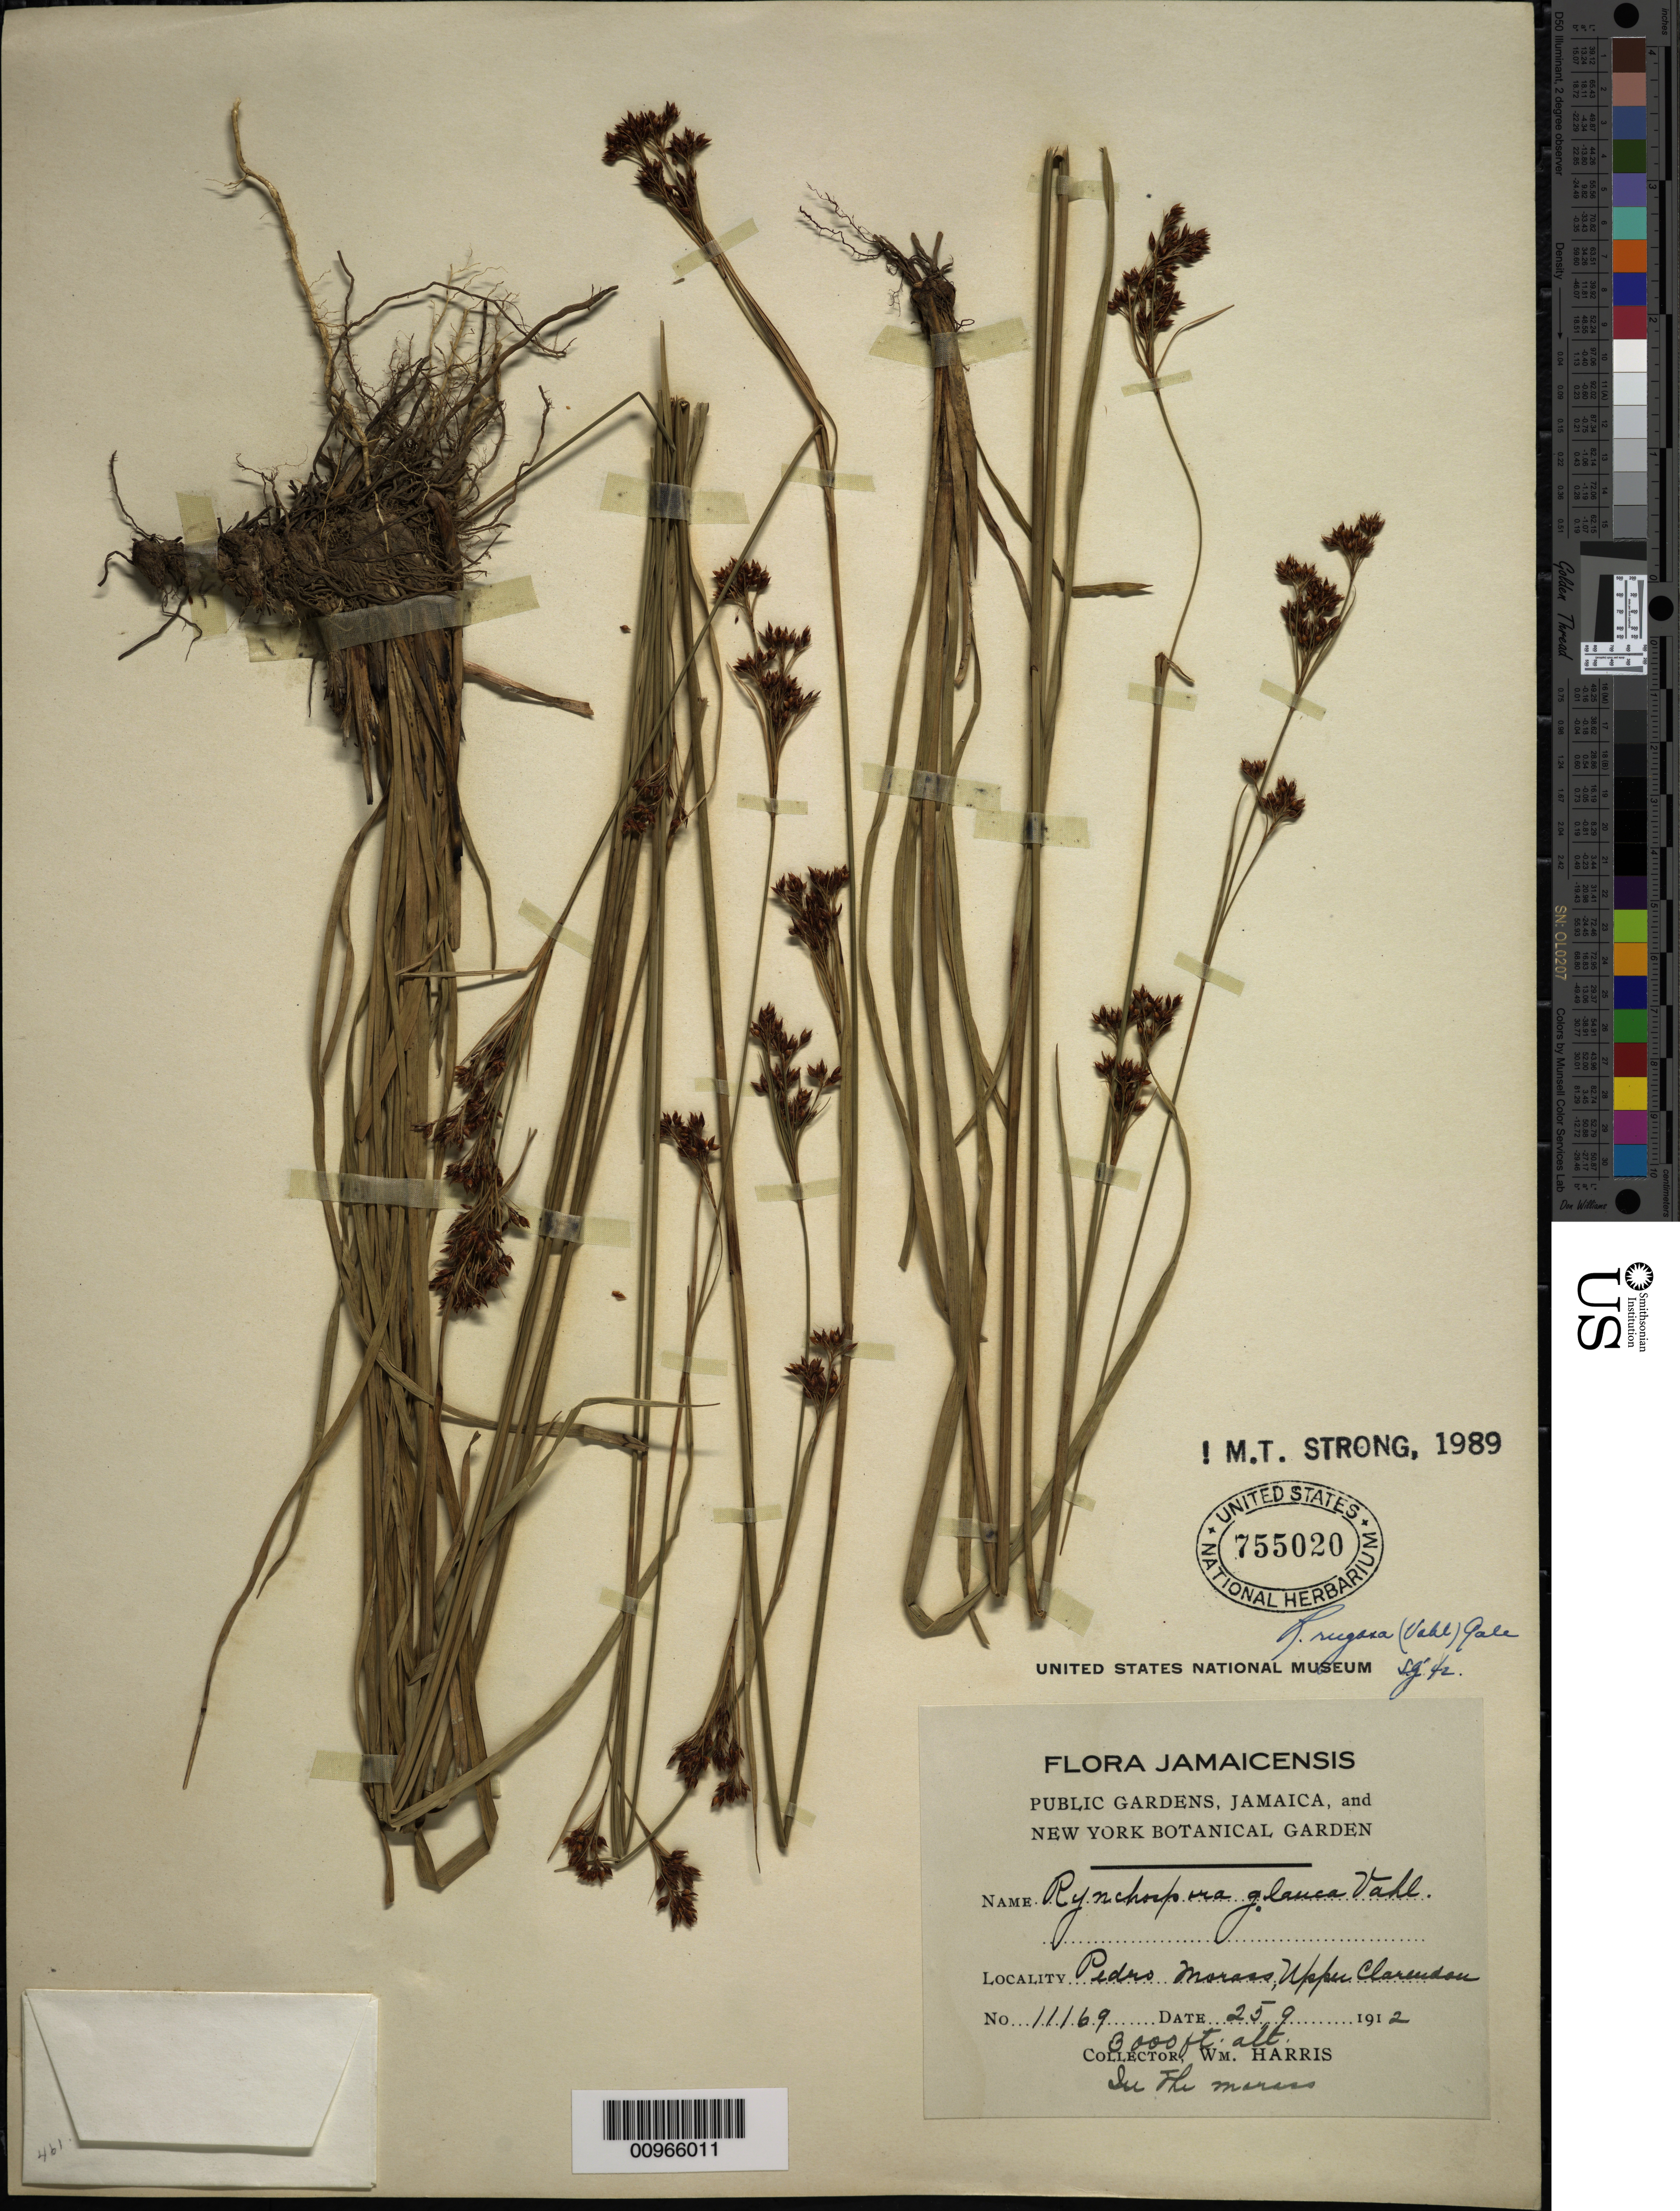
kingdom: Plantae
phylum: Tracheophyta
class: Liliopsida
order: Poales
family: Cyperaceae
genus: Rhynchospora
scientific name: Rhynchospora rugosa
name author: (Vahl) Gale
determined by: Strong, M. T., (US), Smithsonian Institution - National Museum of Natural History (UNITED STATES)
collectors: W. H. Harris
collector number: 11169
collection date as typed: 25 Sep 1912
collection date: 1912-09-25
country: Jamaica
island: Jamaica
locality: Pedro Morass, Upper Clarendon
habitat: In the morass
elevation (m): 914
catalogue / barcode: US 755020